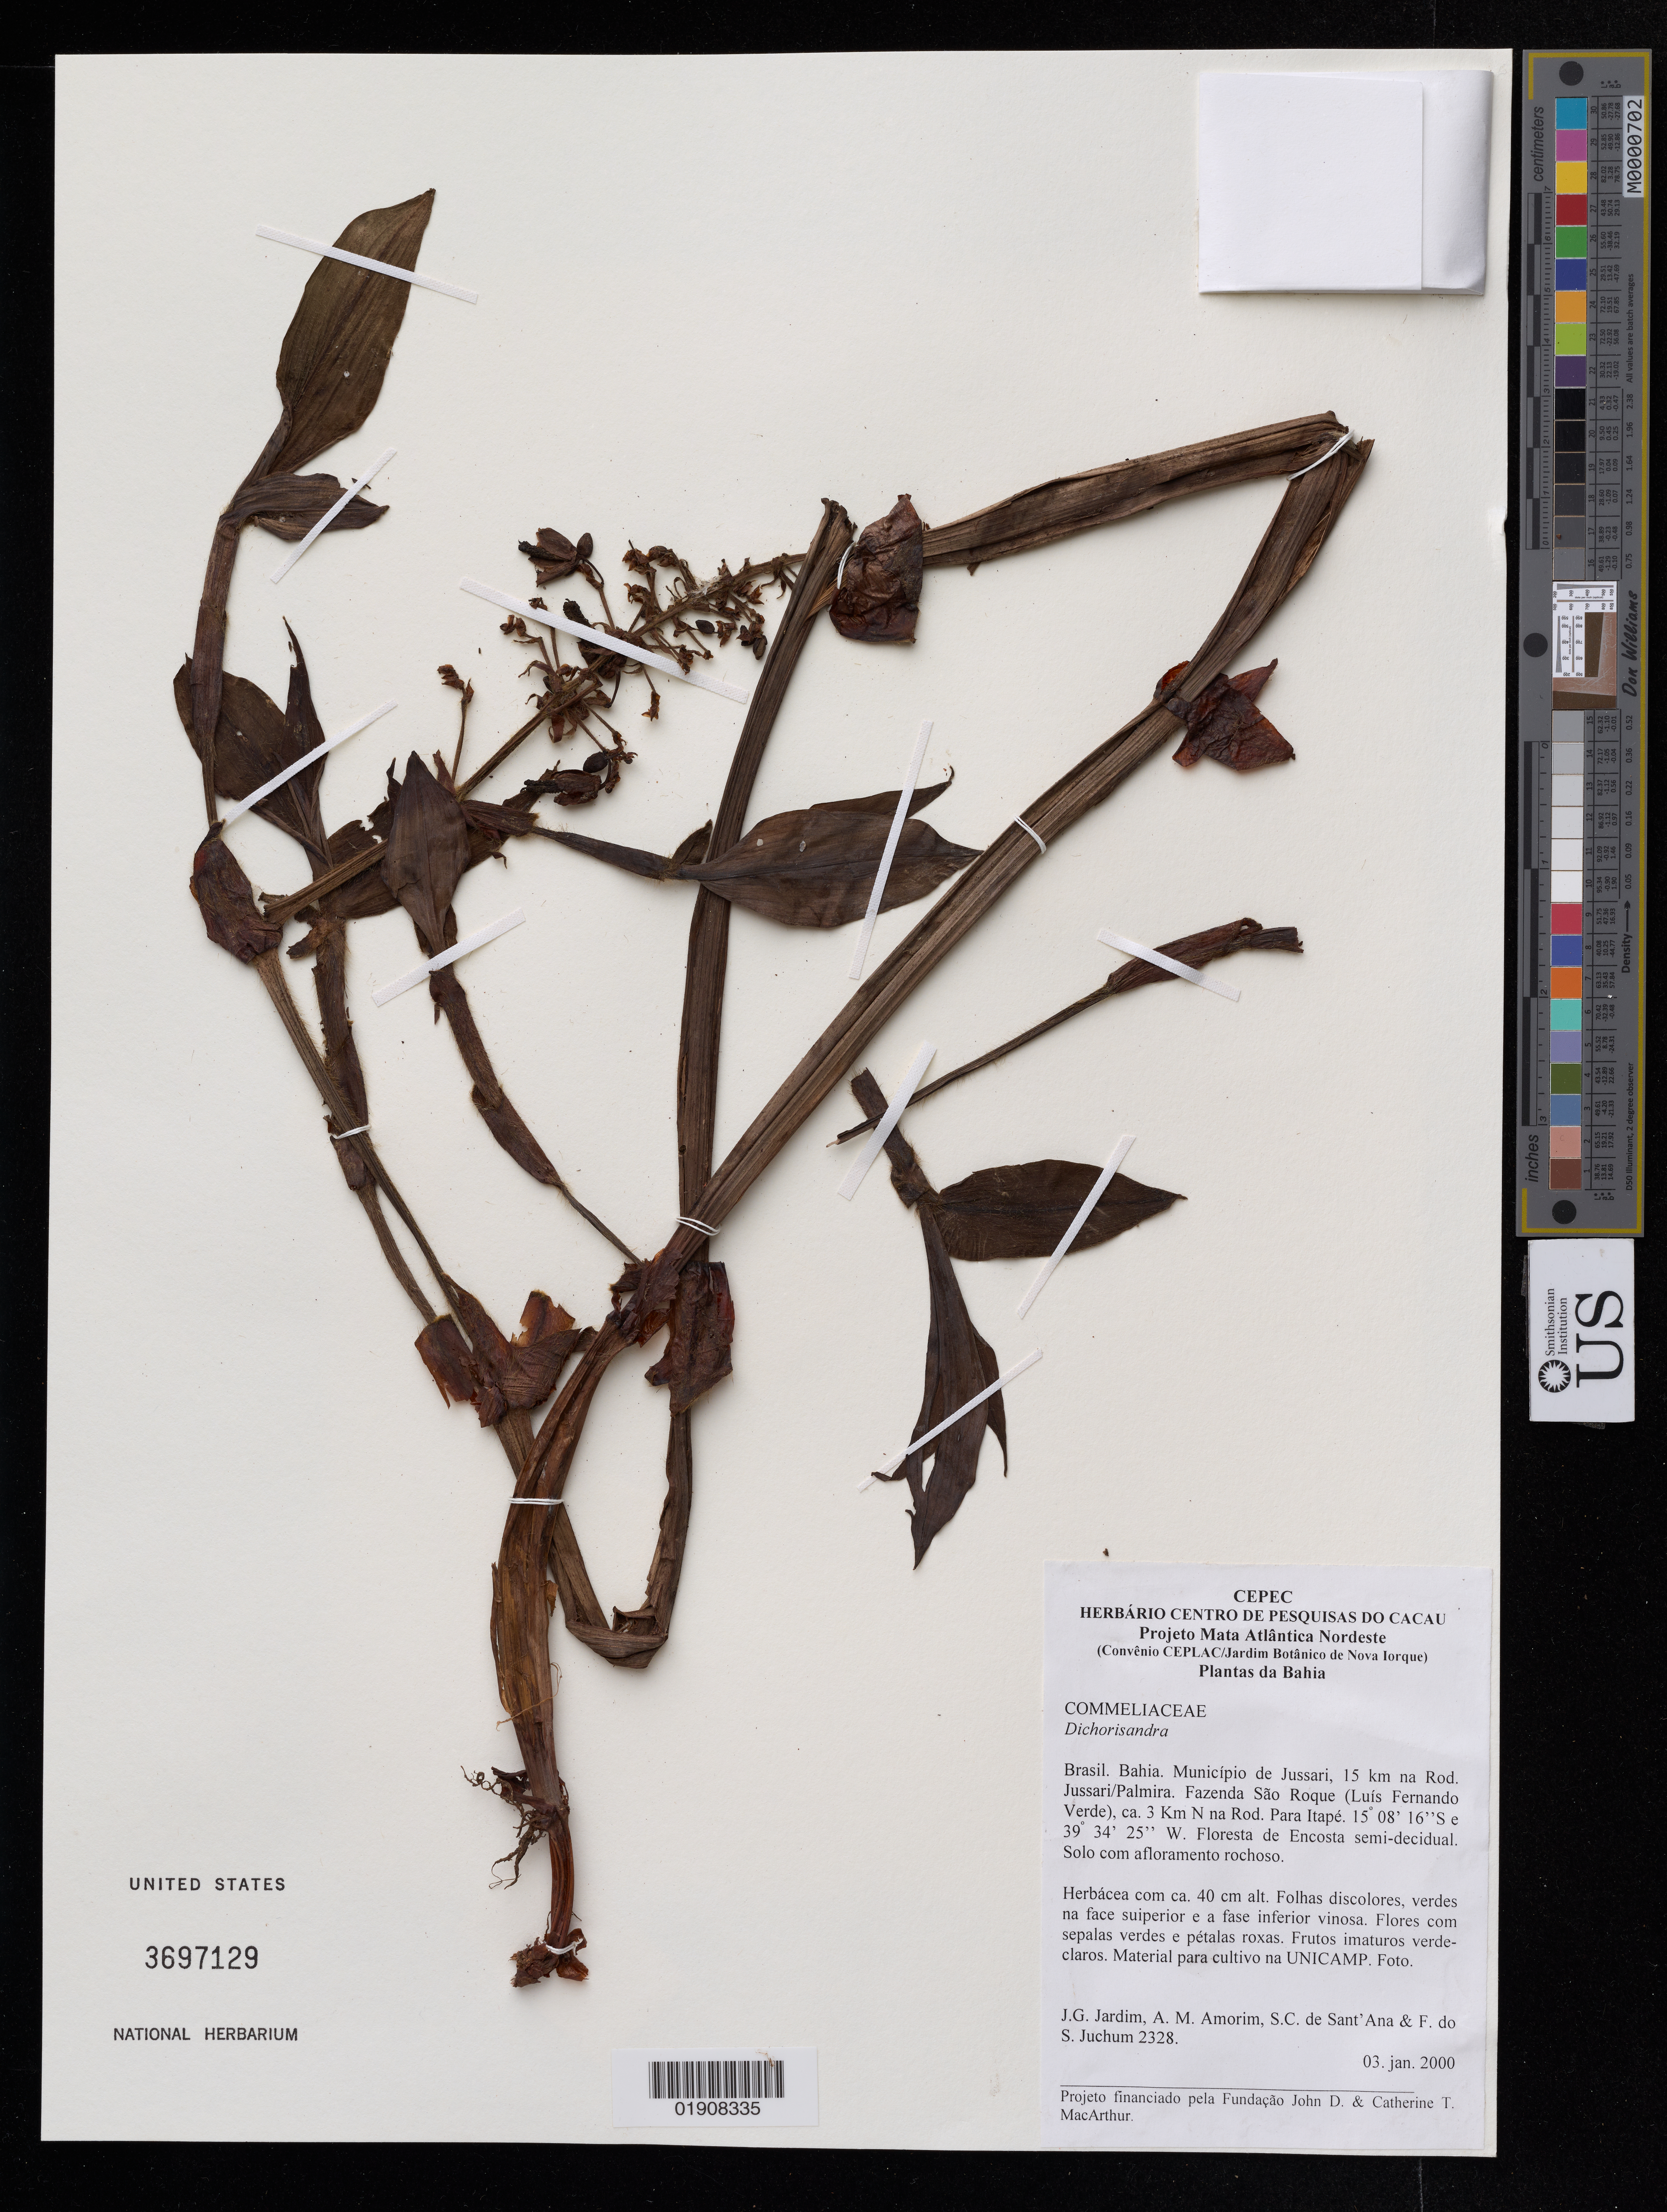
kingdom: Plantae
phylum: Tracheophyta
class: Liliopsida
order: Commelinales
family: Commelinaceae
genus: Dichorisandra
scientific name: Dichorisandra sp.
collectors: J. G. Járdim, A. M. Amorim, S. C. Sant' Ana & F. Juchum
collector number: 2328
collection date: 2000-01-03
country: Brazil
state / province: Bahia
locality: Município de Jussari, 15 km na Rod. Jussari/Palmira. Fazenda Sao Roque (Luis Fernando Verde), ca. 3 km N na Rod. Para Itape.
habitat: Floresta de Encosta semi-decidual.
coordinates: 15 08 16 S, 39 34 25 W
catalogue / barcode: US 3697129